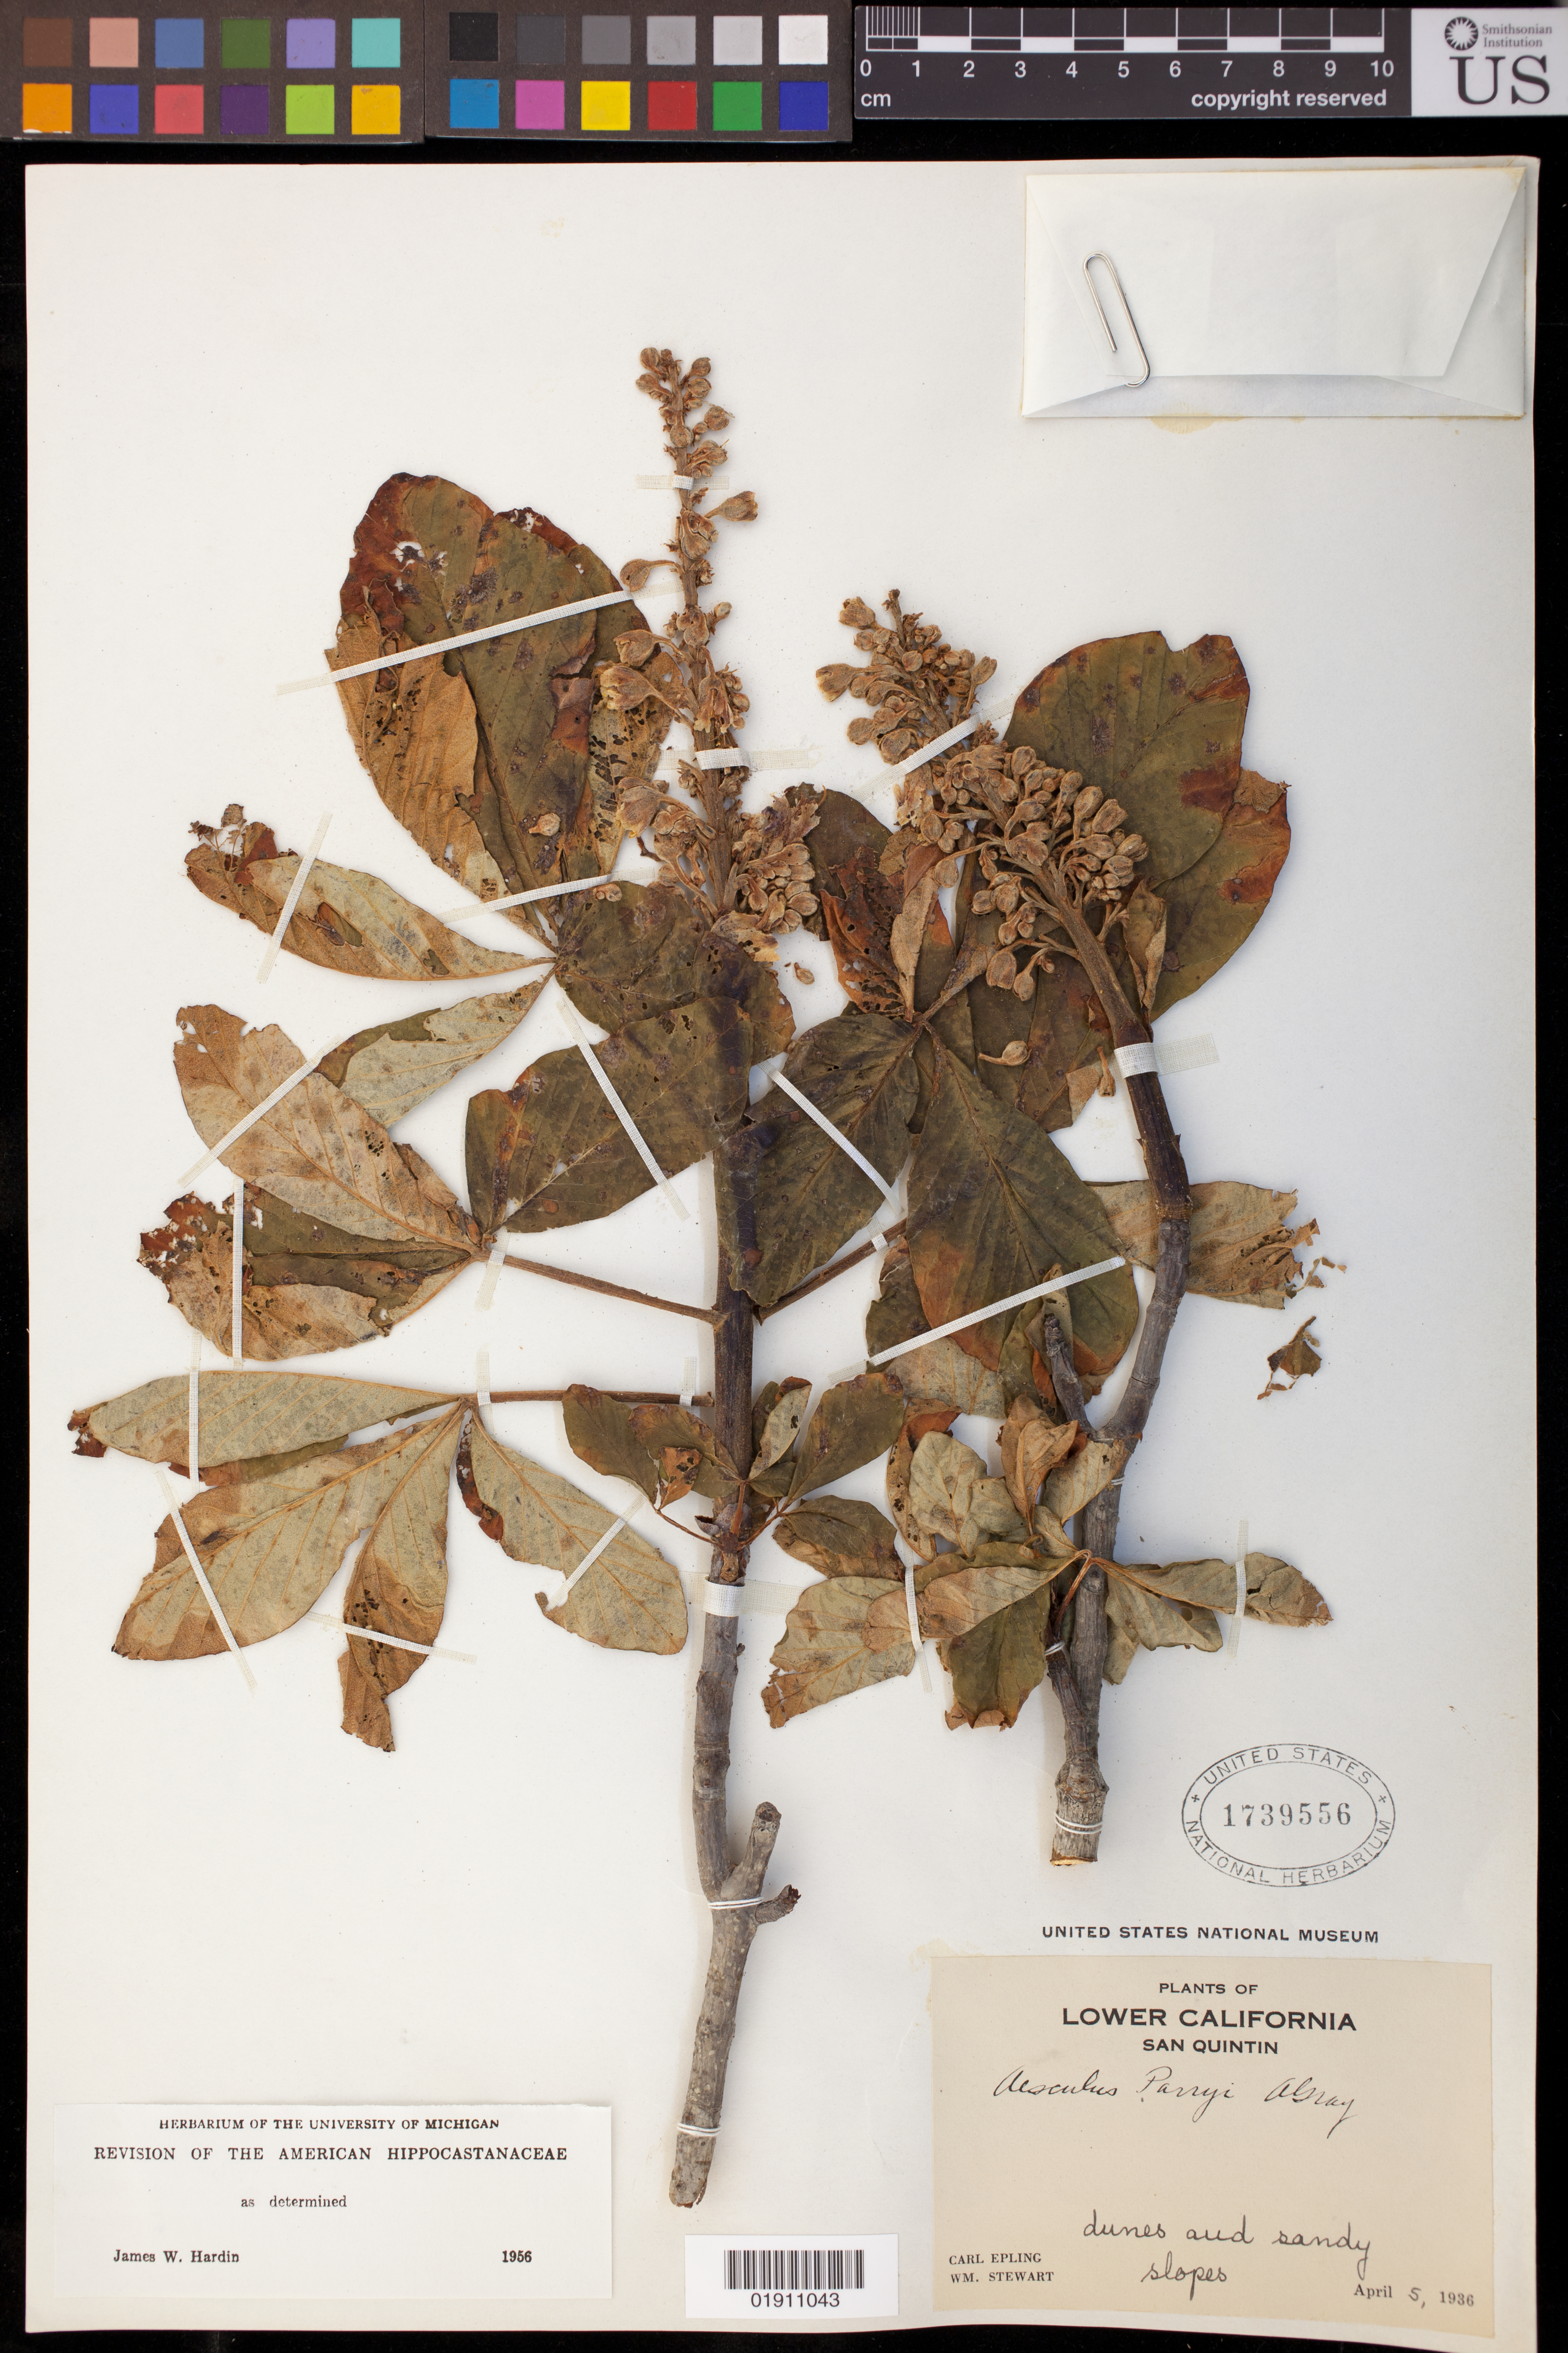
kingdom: Plantae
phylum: Tracheophyta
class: Magnoliopsida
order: Sapindales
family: Sapindaceae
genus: Aesculus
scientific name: Aesculus parryi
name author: A. Gray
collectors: C. C. Epling & W. Stewart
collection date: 1936-04-05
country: Mexico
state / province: Baja California Norte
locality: San Quintin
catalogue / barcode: US 1739556